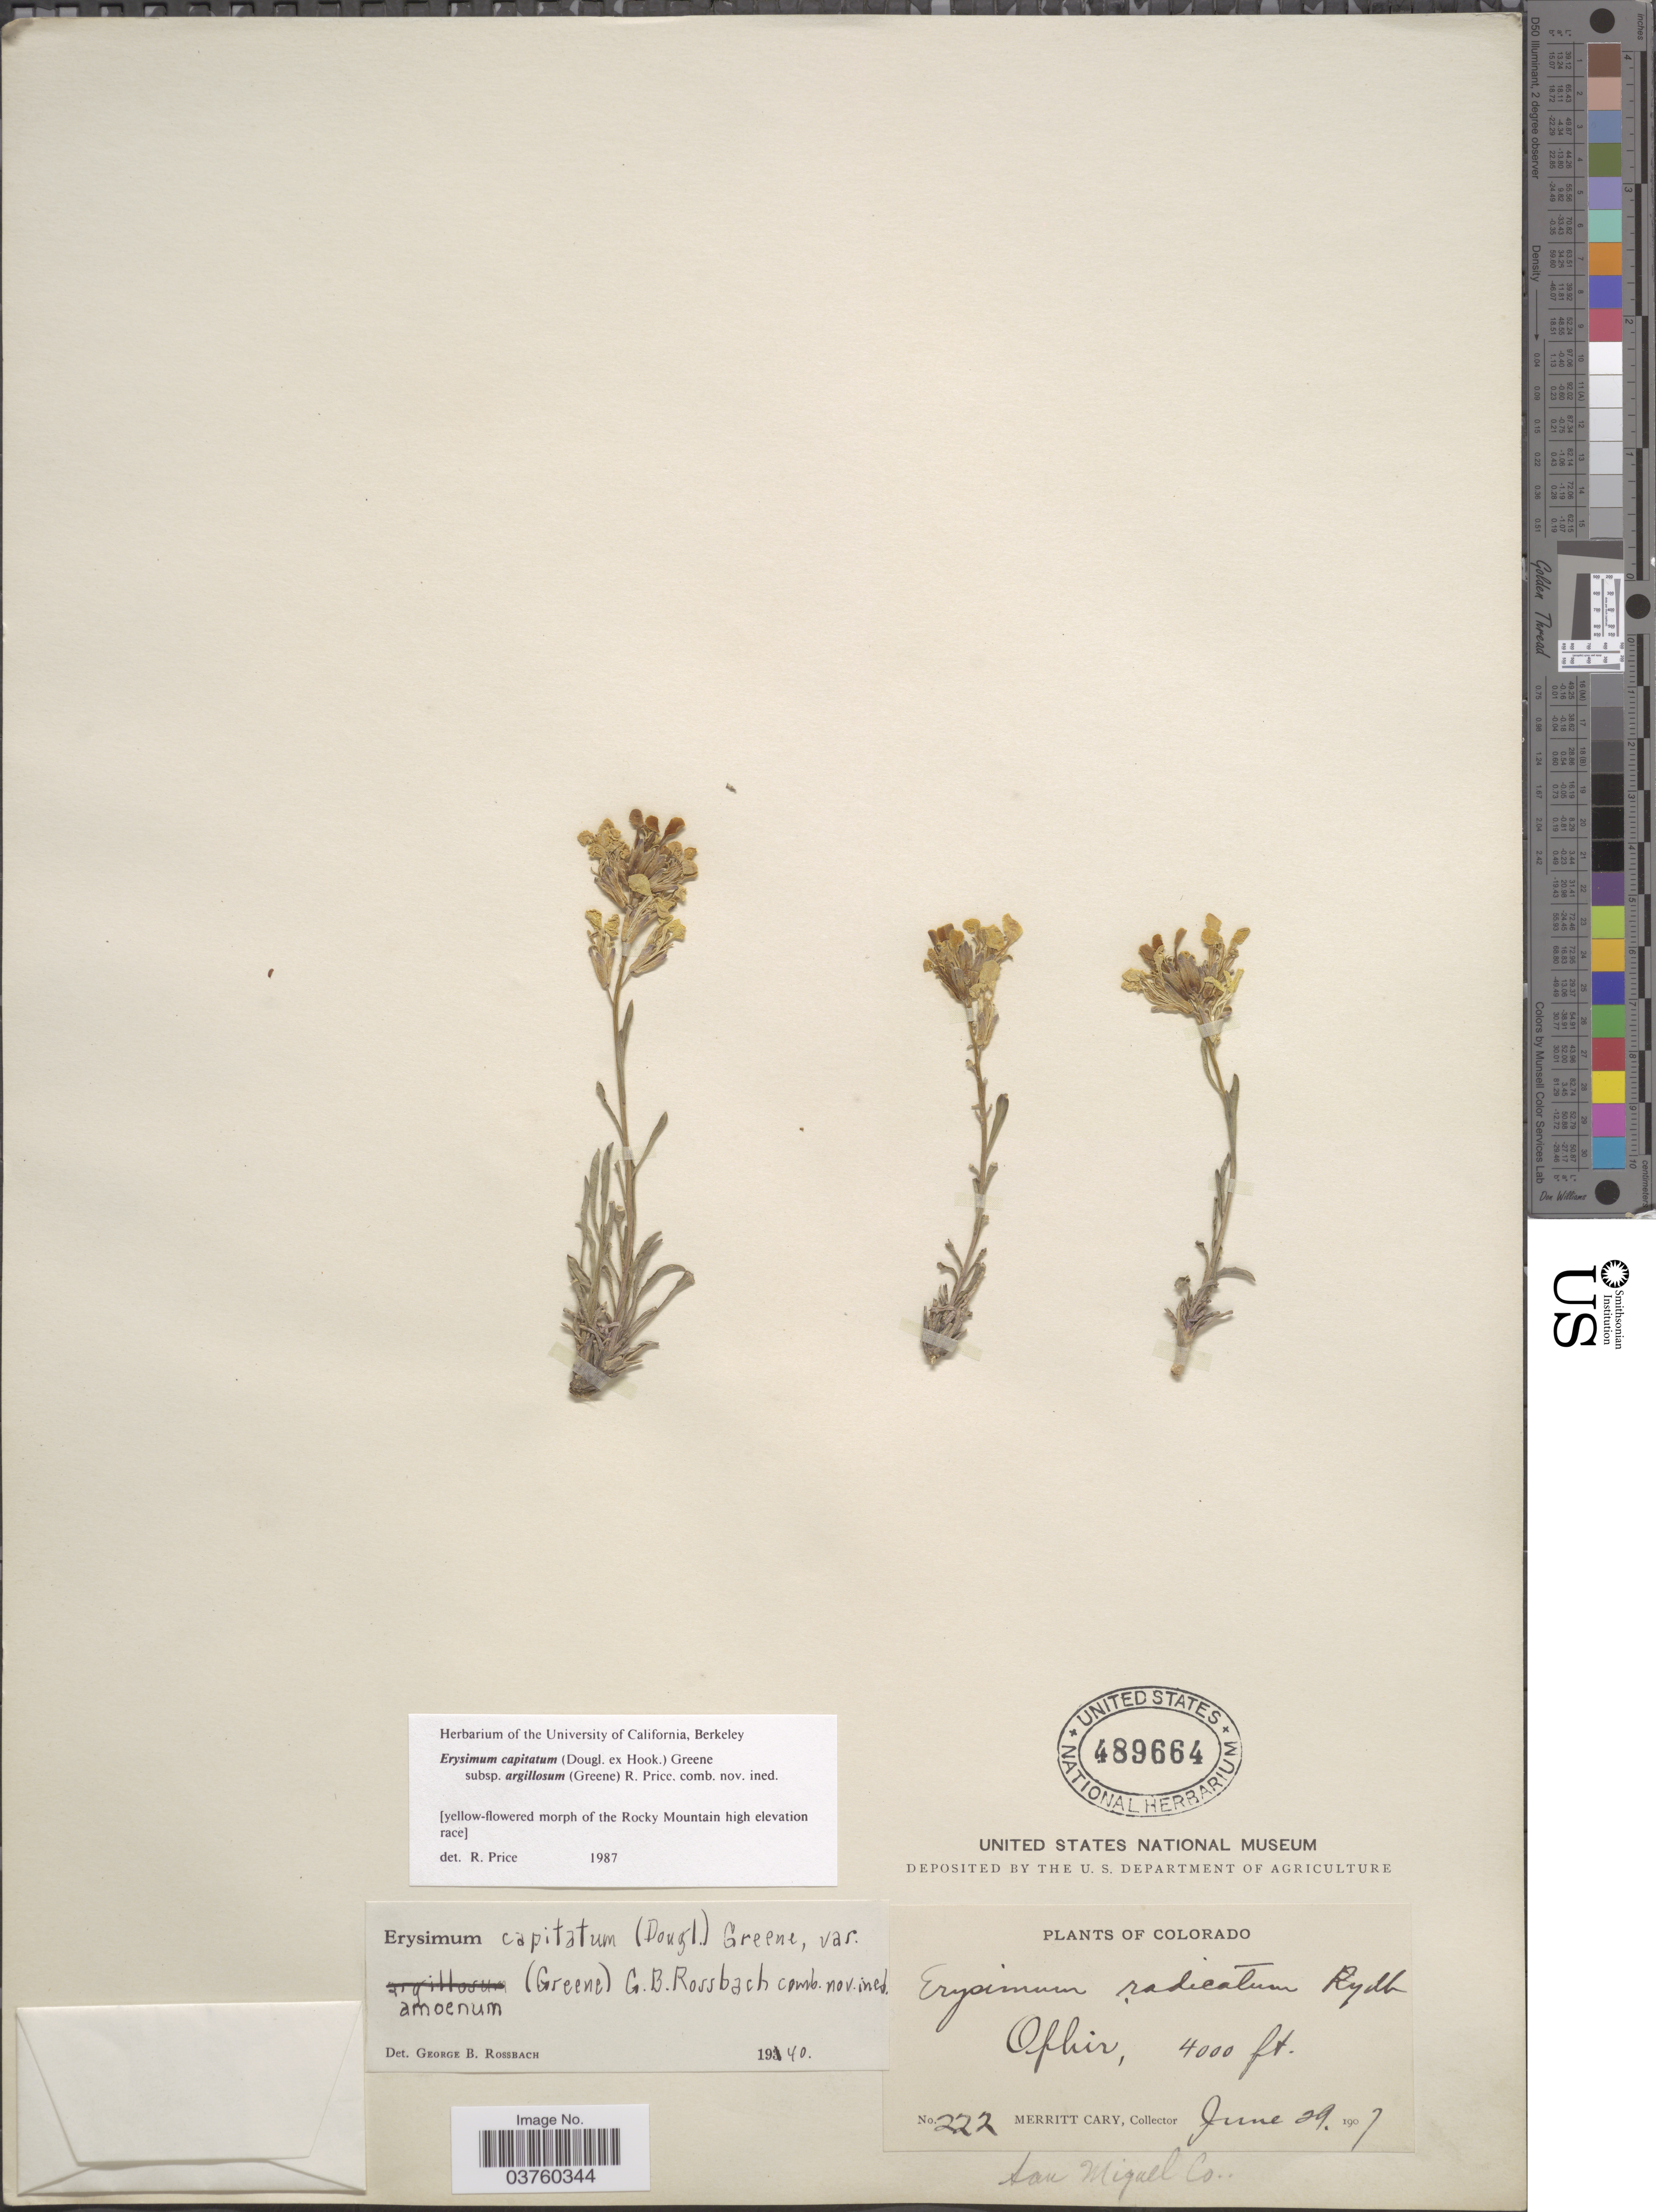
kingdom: Plantae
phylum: Tracheophyta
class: Magnoliopsida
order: Brassicales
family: Brassicaceae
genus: Erysimum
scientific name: Erysimum capitatum var. argillosum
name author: (Greene) R.J. Davis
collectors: M. Cary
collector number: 222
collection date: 1907-06-29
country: United States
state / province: Colorado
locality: Ophir. San Miguel Co.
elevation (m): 1219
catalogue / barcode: US 489664